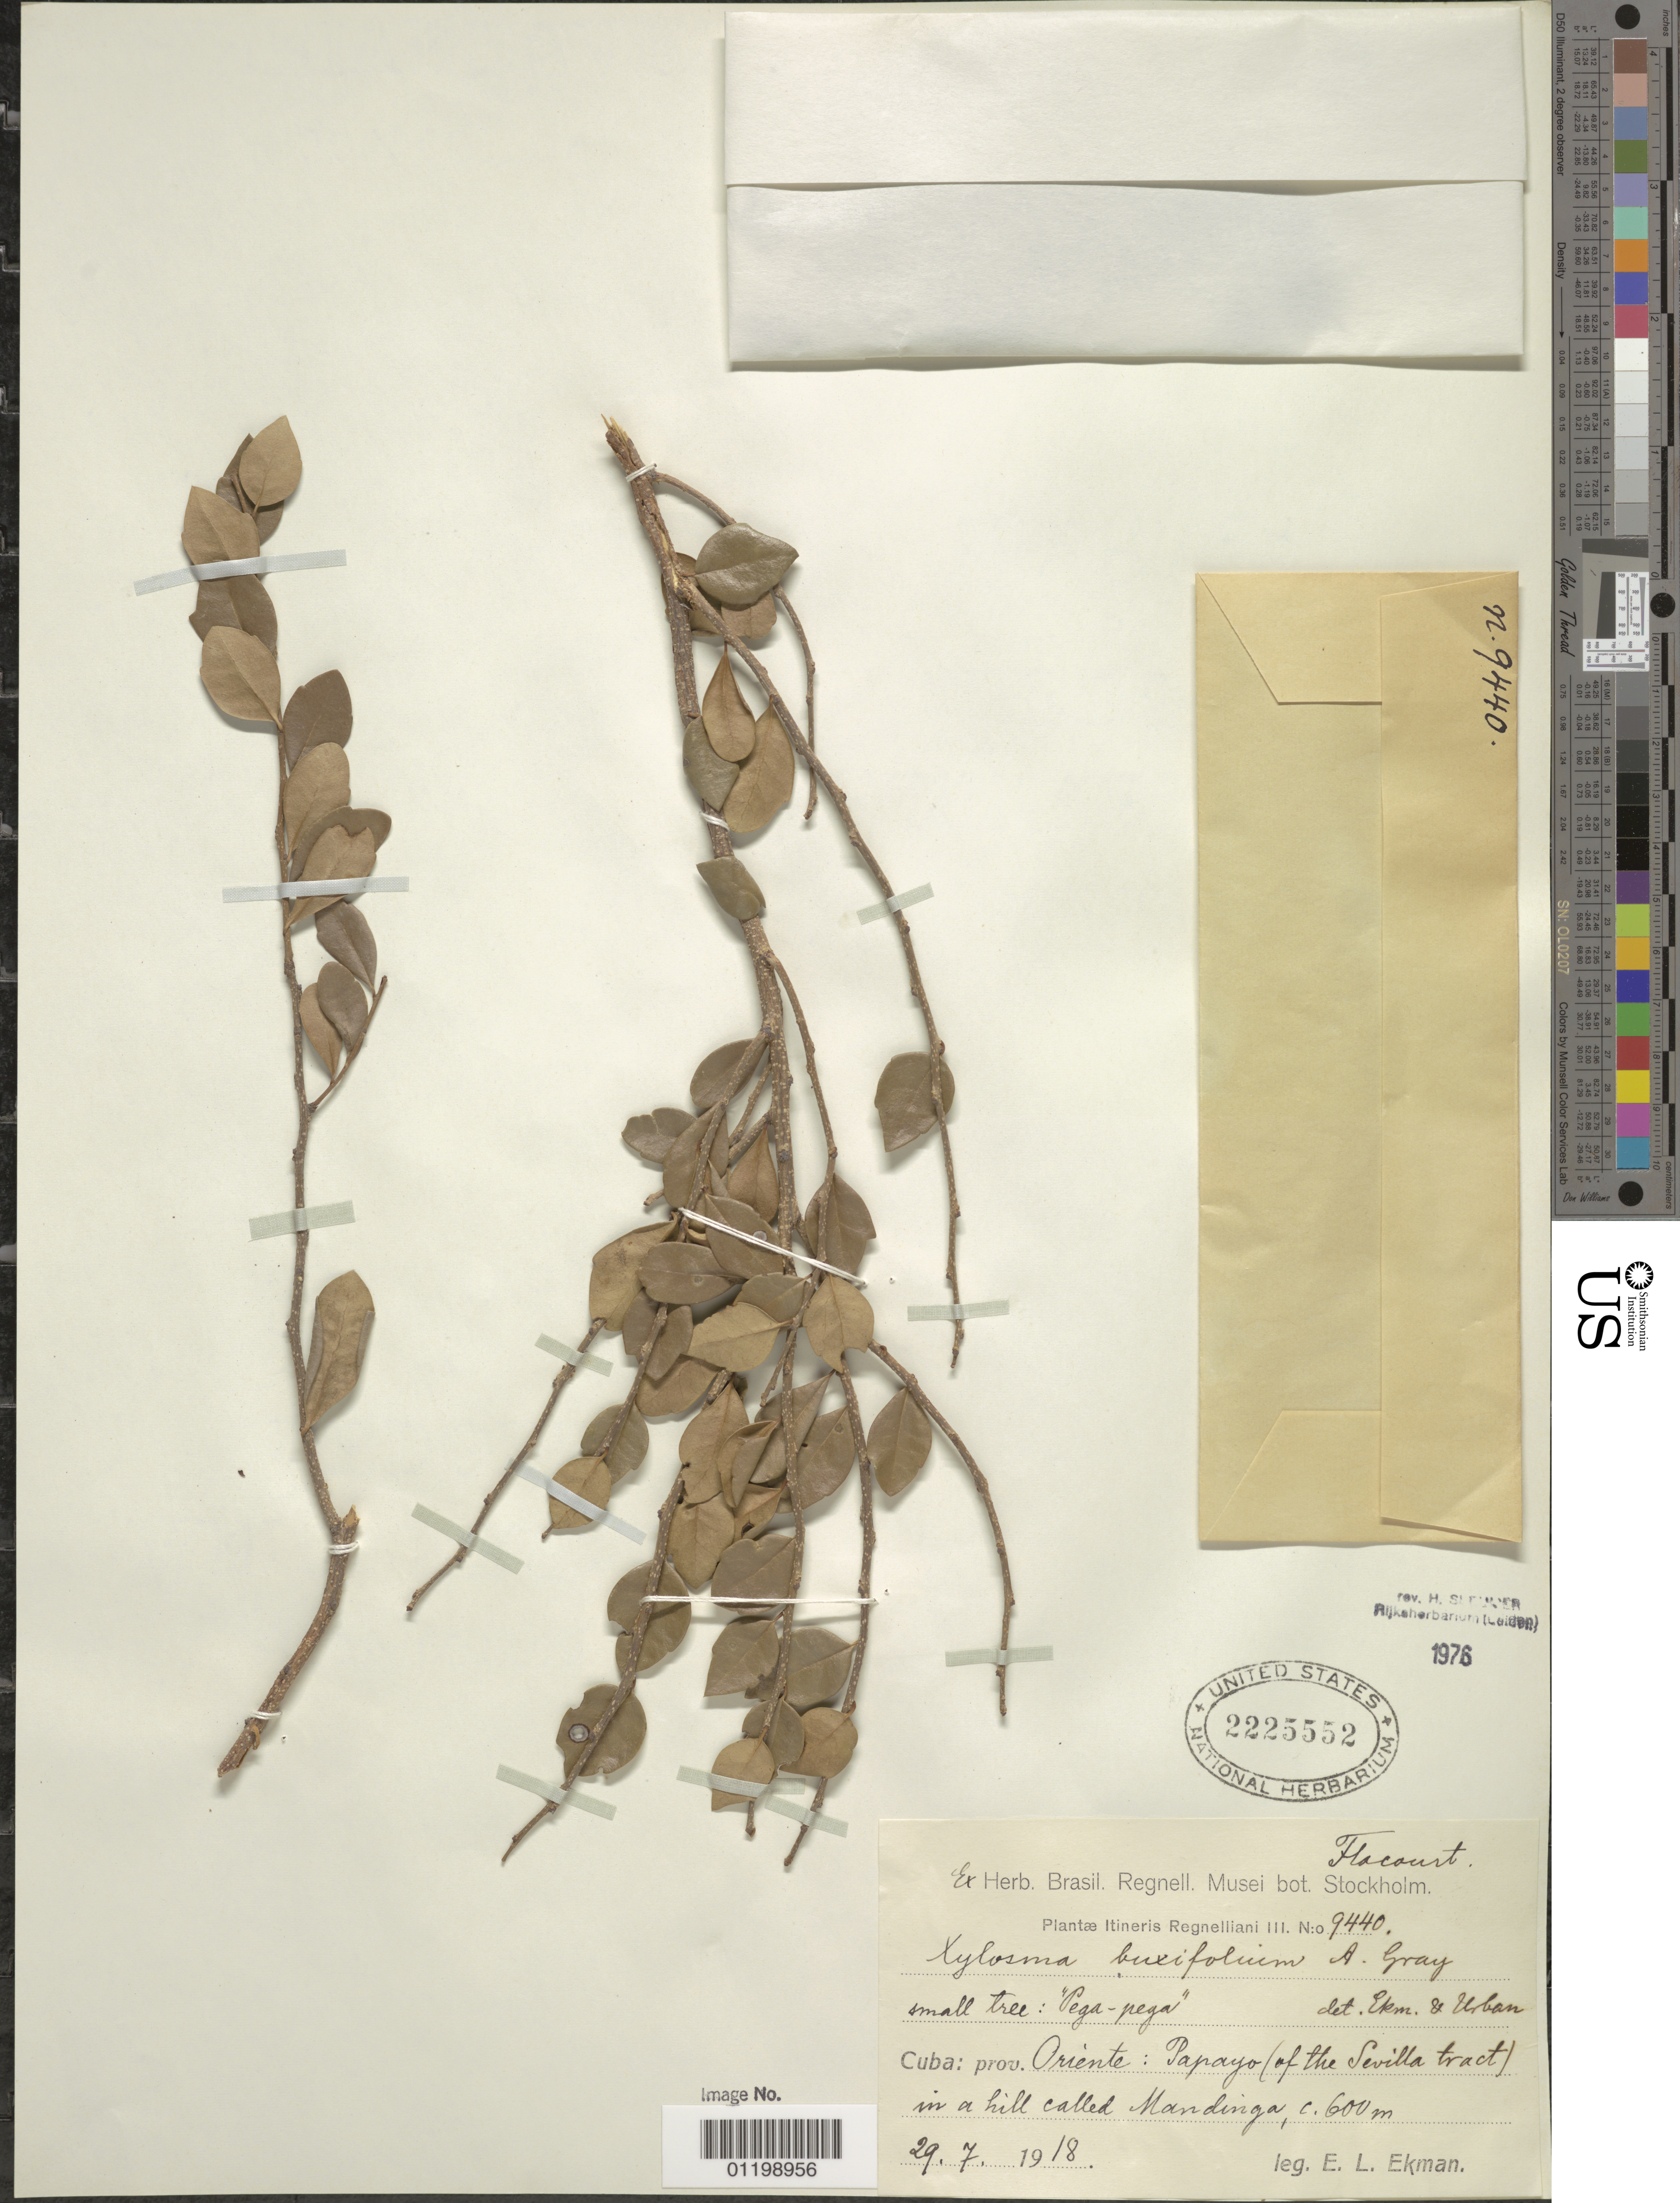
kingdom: Plantae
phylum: Tracheophyta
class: Magnoliopsida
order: Malpighiales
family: Salicaceae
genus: Xylosma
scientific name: Xylosma buxifolia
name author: A. Gray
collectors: E. L. Ekman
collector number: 9440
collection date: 1918-07-29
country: Cuba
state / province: Oriente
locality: Papayo (of the Sevilla Tract) in a hill called Mandinga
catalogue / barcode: US 2225552